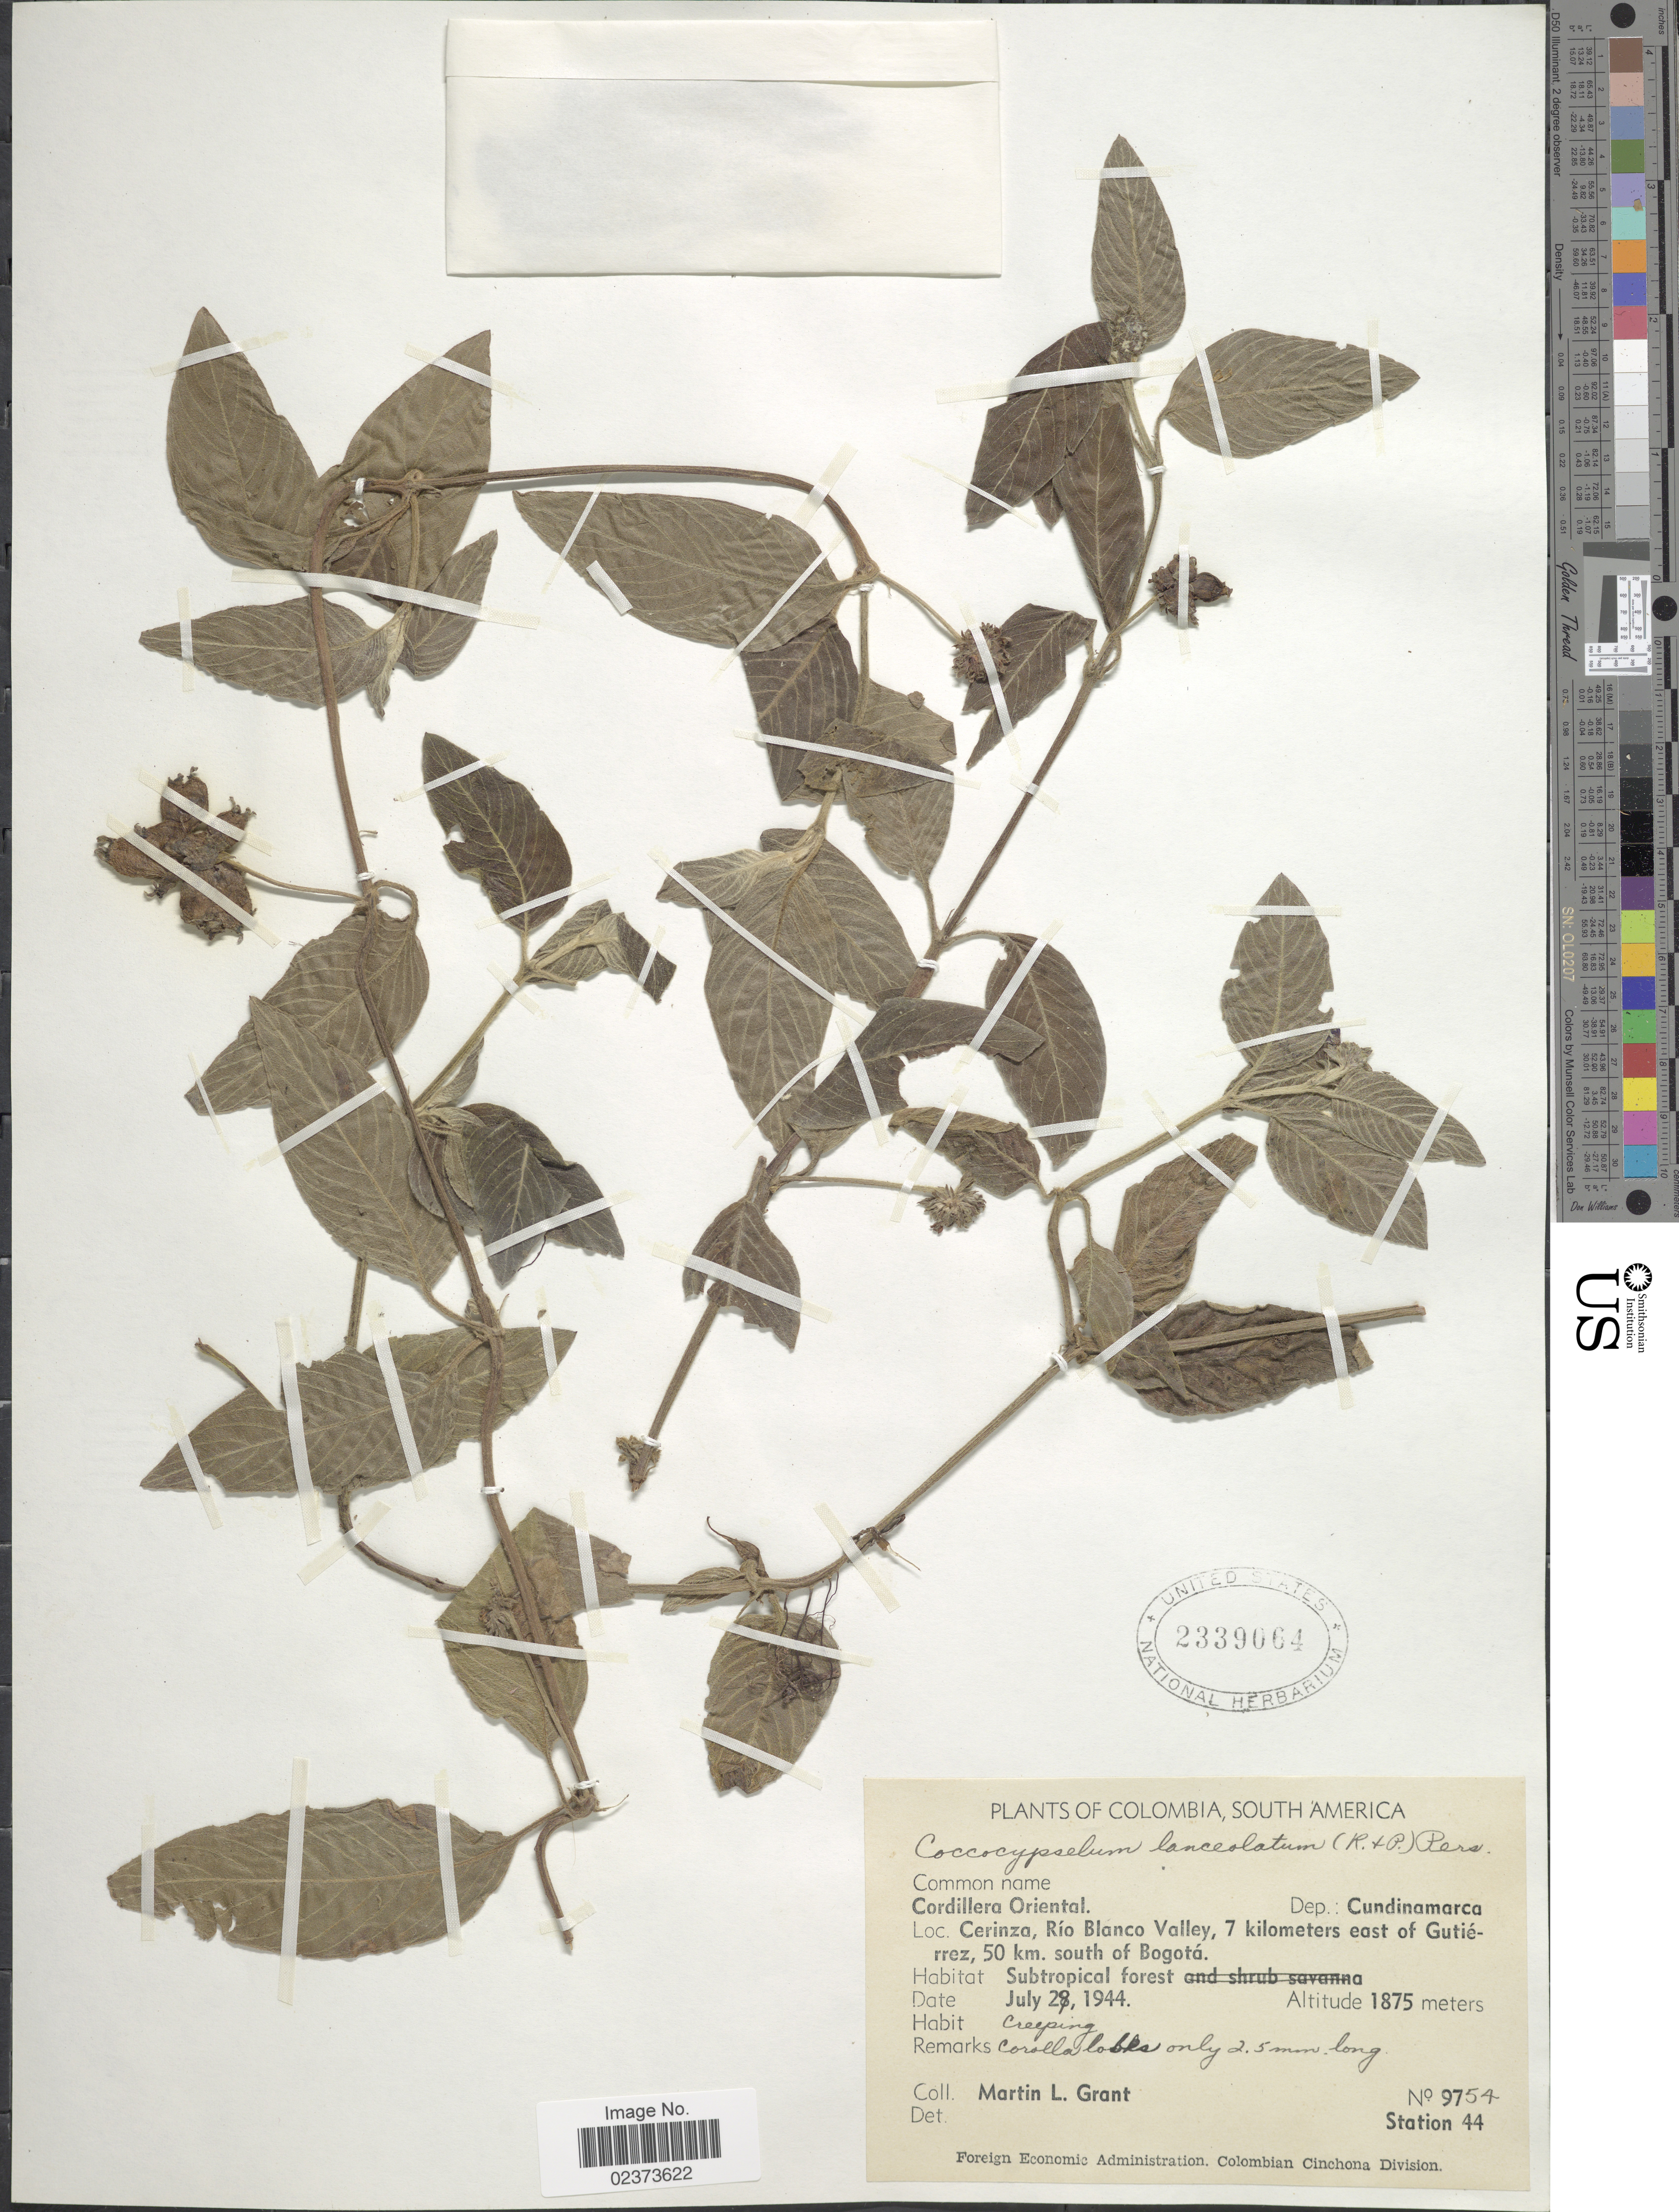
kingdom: Plantae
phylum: Tracheophyta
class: Magnoliopsida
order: Gentianales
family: Rubiaceae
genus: Coccocypselum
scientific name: Coccocypselum lanceolatum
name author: (Ruiz & Pav.) Pers.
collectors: M. L. Grant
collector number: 9754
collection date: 1944-07-29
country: Colombia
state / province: Cundinamarca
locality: Cordillera Oriental, Dep. Cundinamarca, Cerinza, Río Blanco Valley, 7 kilometers east of Gutiérrez, 50 km south of Bogotá, Subtropical forest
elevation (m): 1875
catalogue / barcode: US 2339064